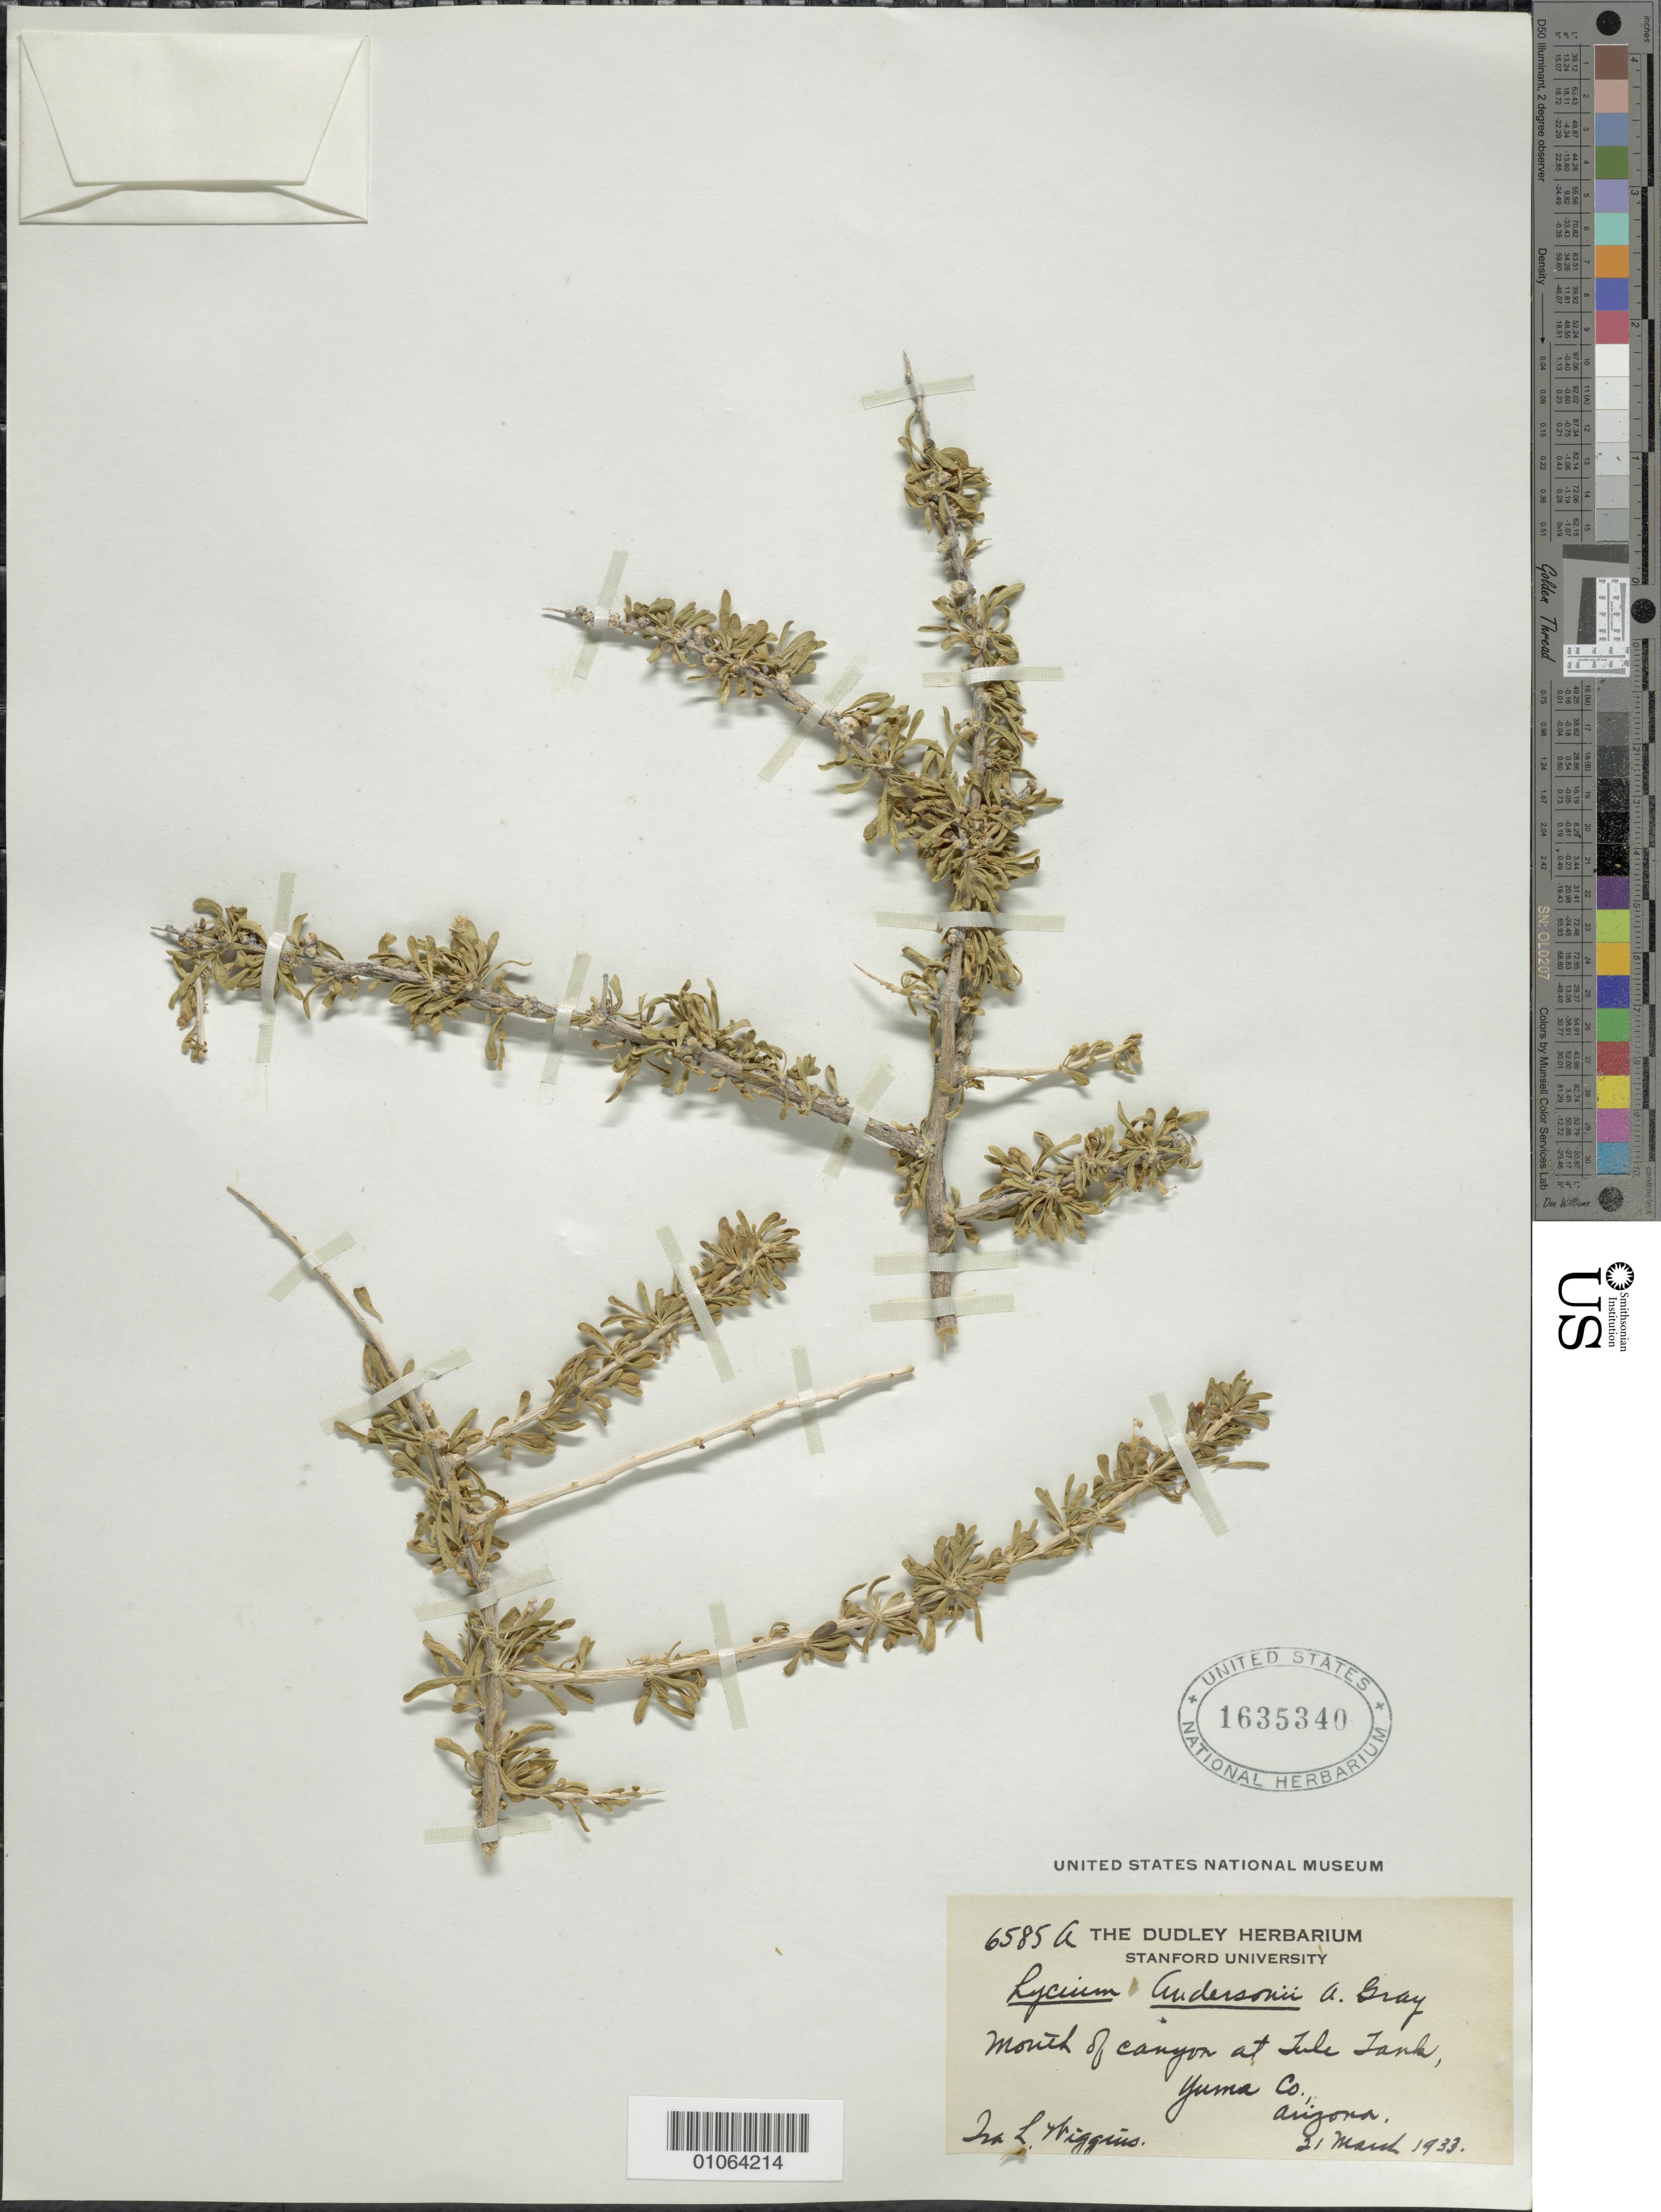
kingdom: Plantae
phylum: Tracheophyta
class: Magnoliopsida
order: Solanales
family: Solanaceae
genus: Lycium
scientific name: Lycium andersonii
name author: A. Gray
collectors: I. L. Wiggins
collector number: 6585a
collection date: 1933-03-21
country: United States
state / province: Arizona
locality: Mouth of Canyon at Tule Tank, Yuma Co.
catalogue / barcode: US 1635340